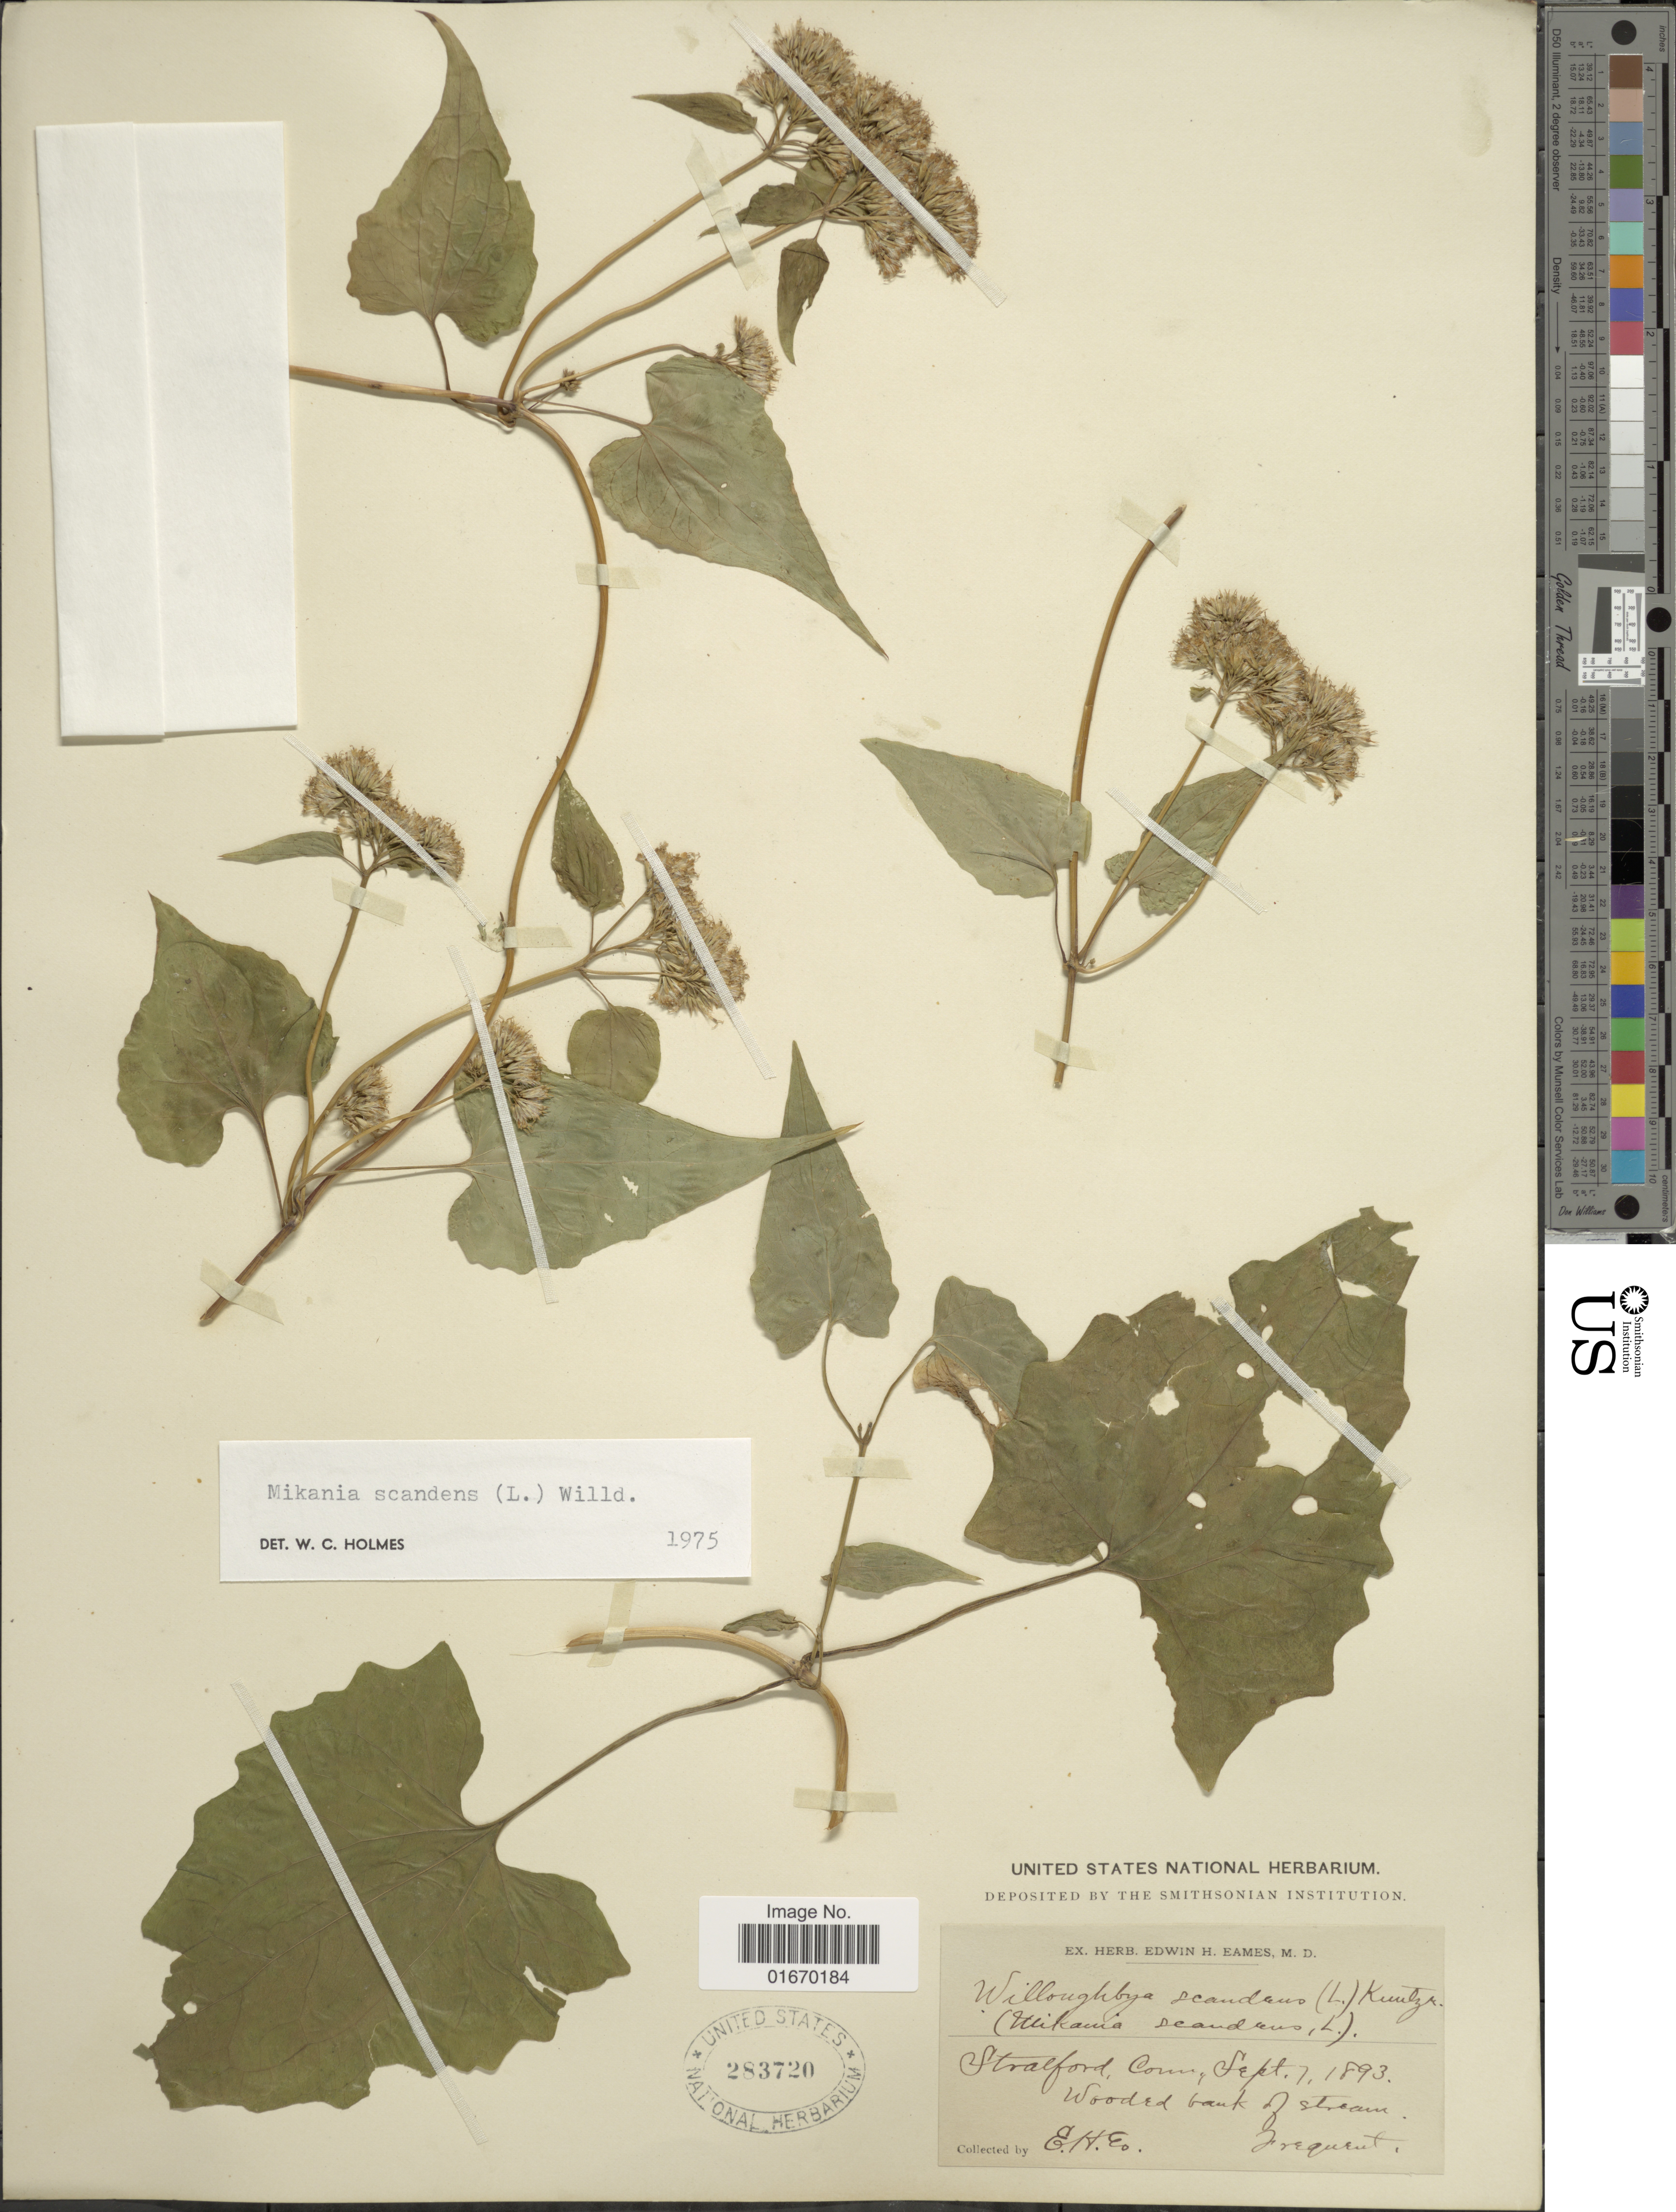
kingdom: Plantae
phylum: Tracheophyta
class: Magnoliopsida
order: Asterales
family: Asteraceae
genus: Mikania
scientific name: Mikania scandens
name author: (L.) Willd.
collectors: E. H. Eames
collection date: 1893-09-07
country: United States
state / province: Connecticut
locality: Stamford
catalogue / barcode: US 283720